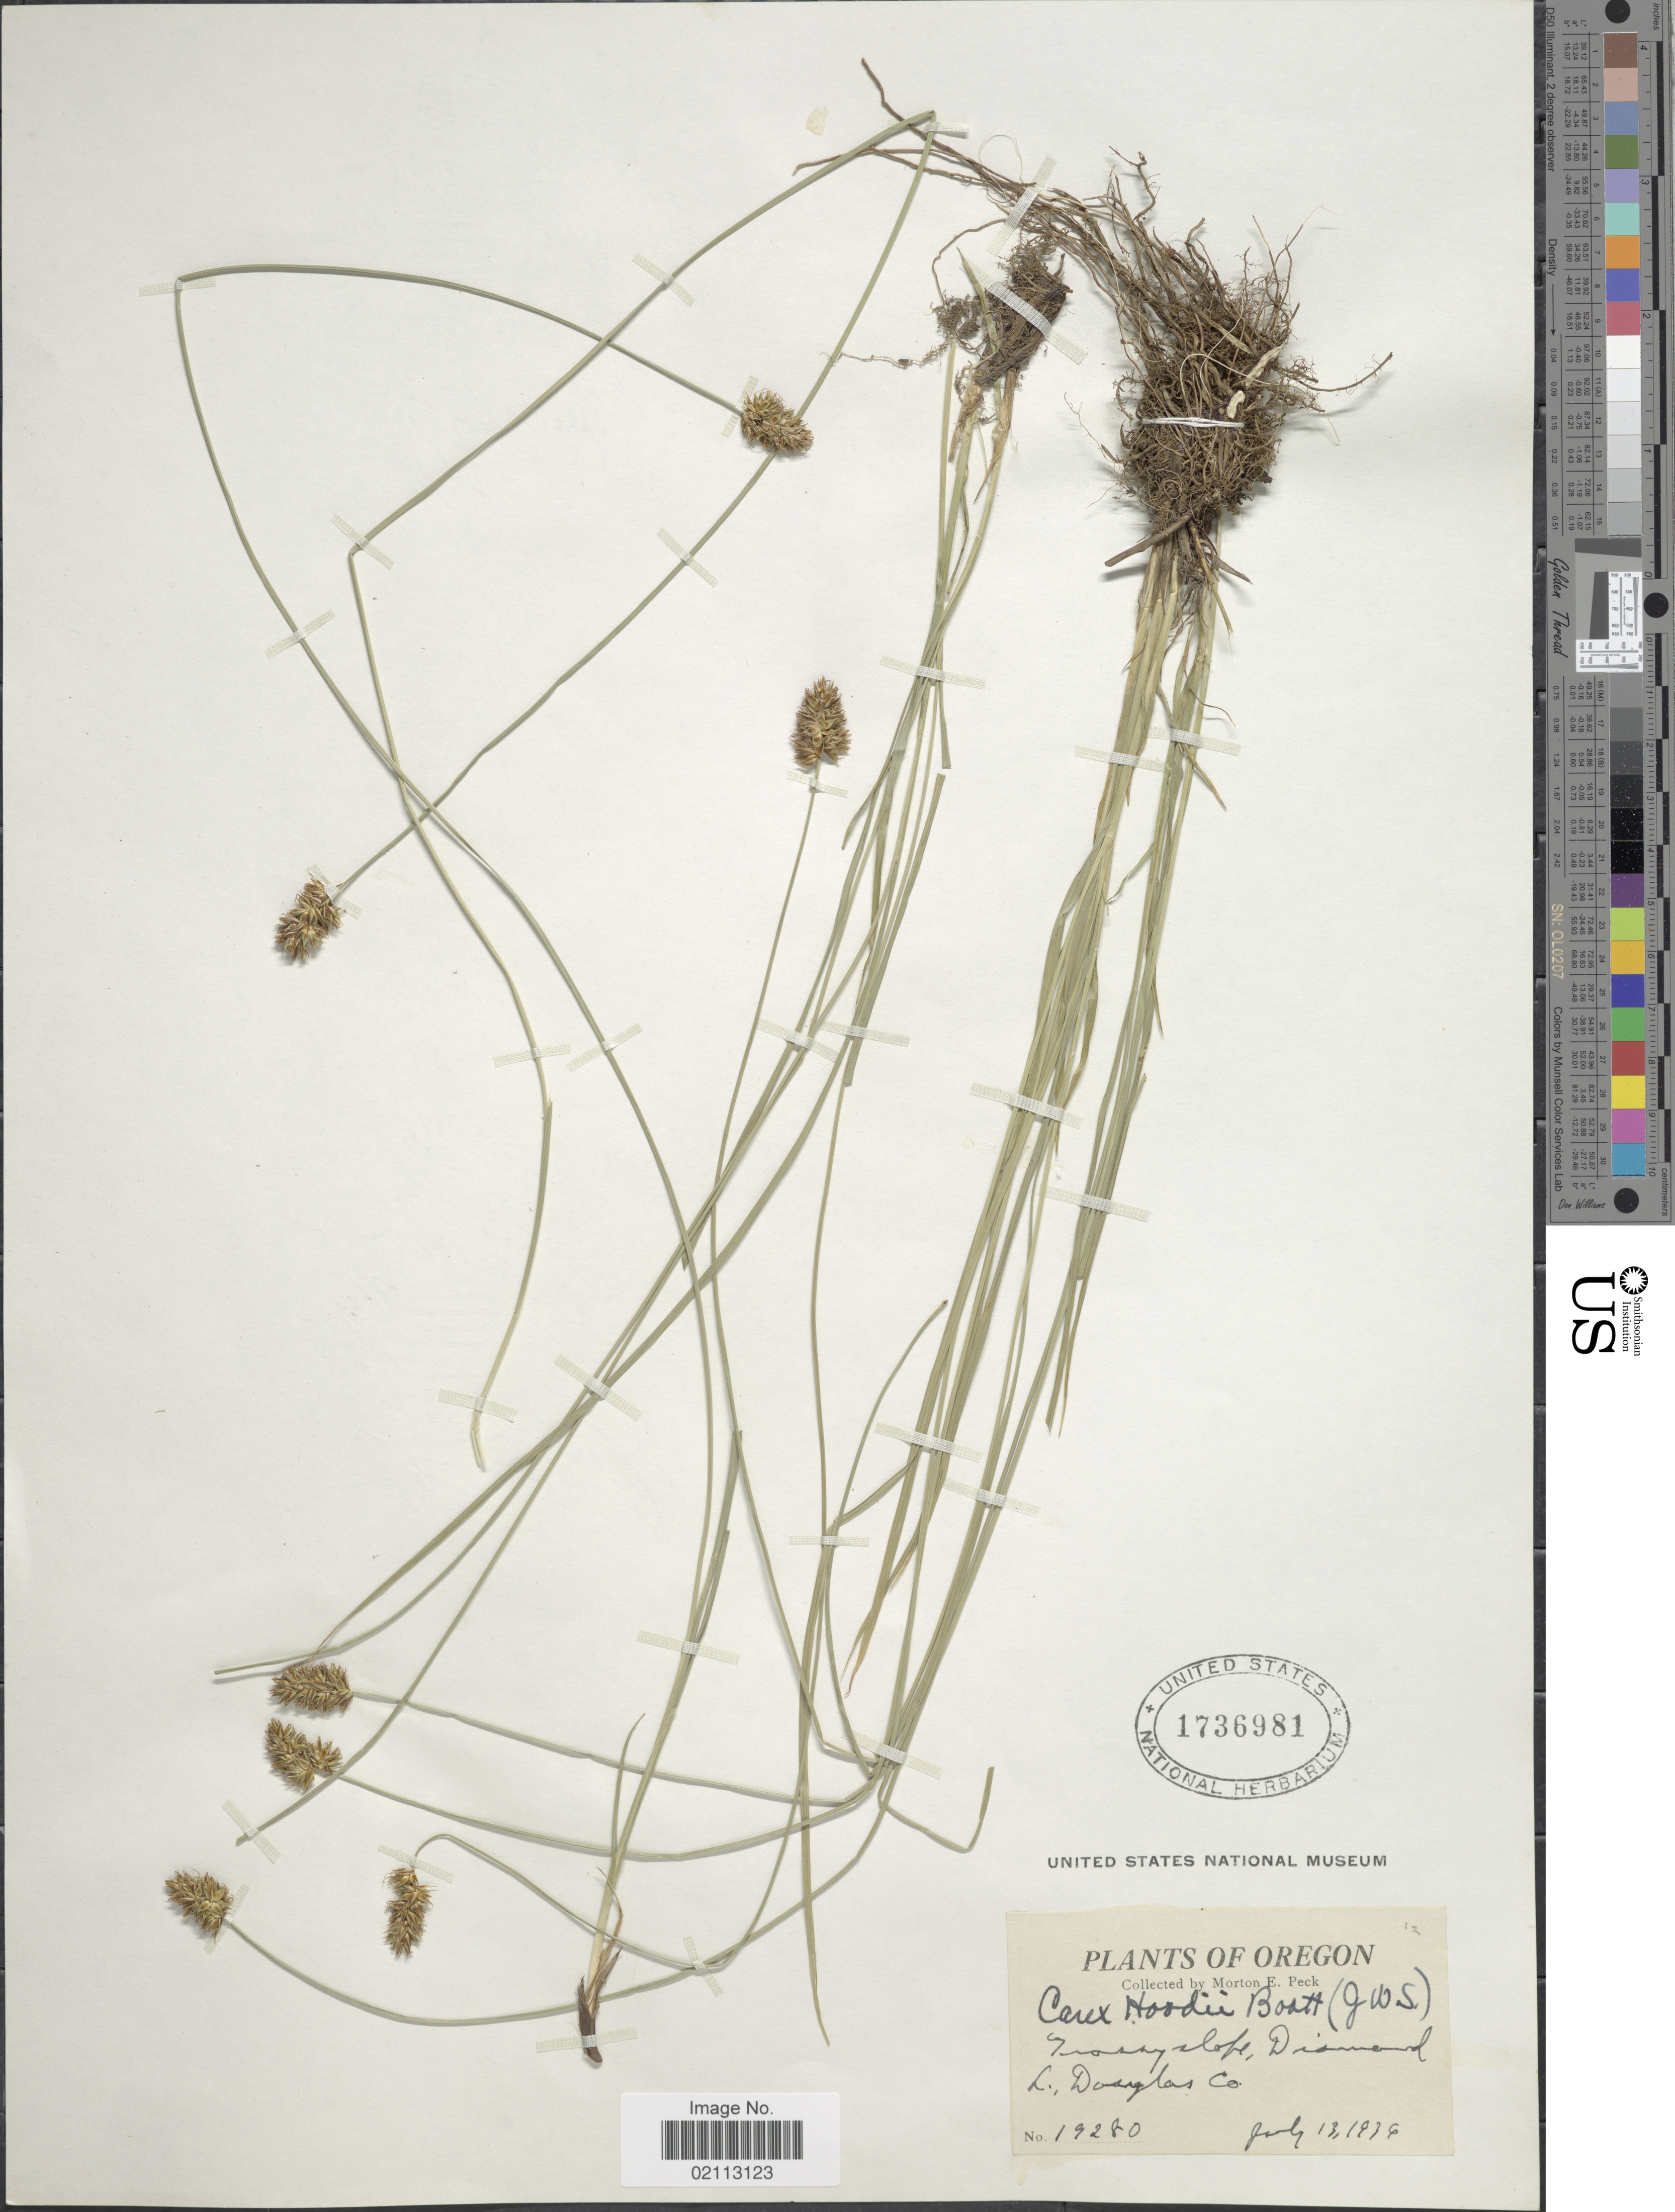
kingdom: Plantae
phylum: Tracheophyta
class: Liliopsida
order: Poales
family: Cyperaceae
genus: Carex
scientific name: Carex hoodii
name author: Boott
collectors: M. E. Peck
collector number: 19280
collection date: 1939-07-13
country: United States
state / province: Oregon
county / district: Douglas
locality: Diamond L., Douglas Co.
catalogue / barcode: US 1736981